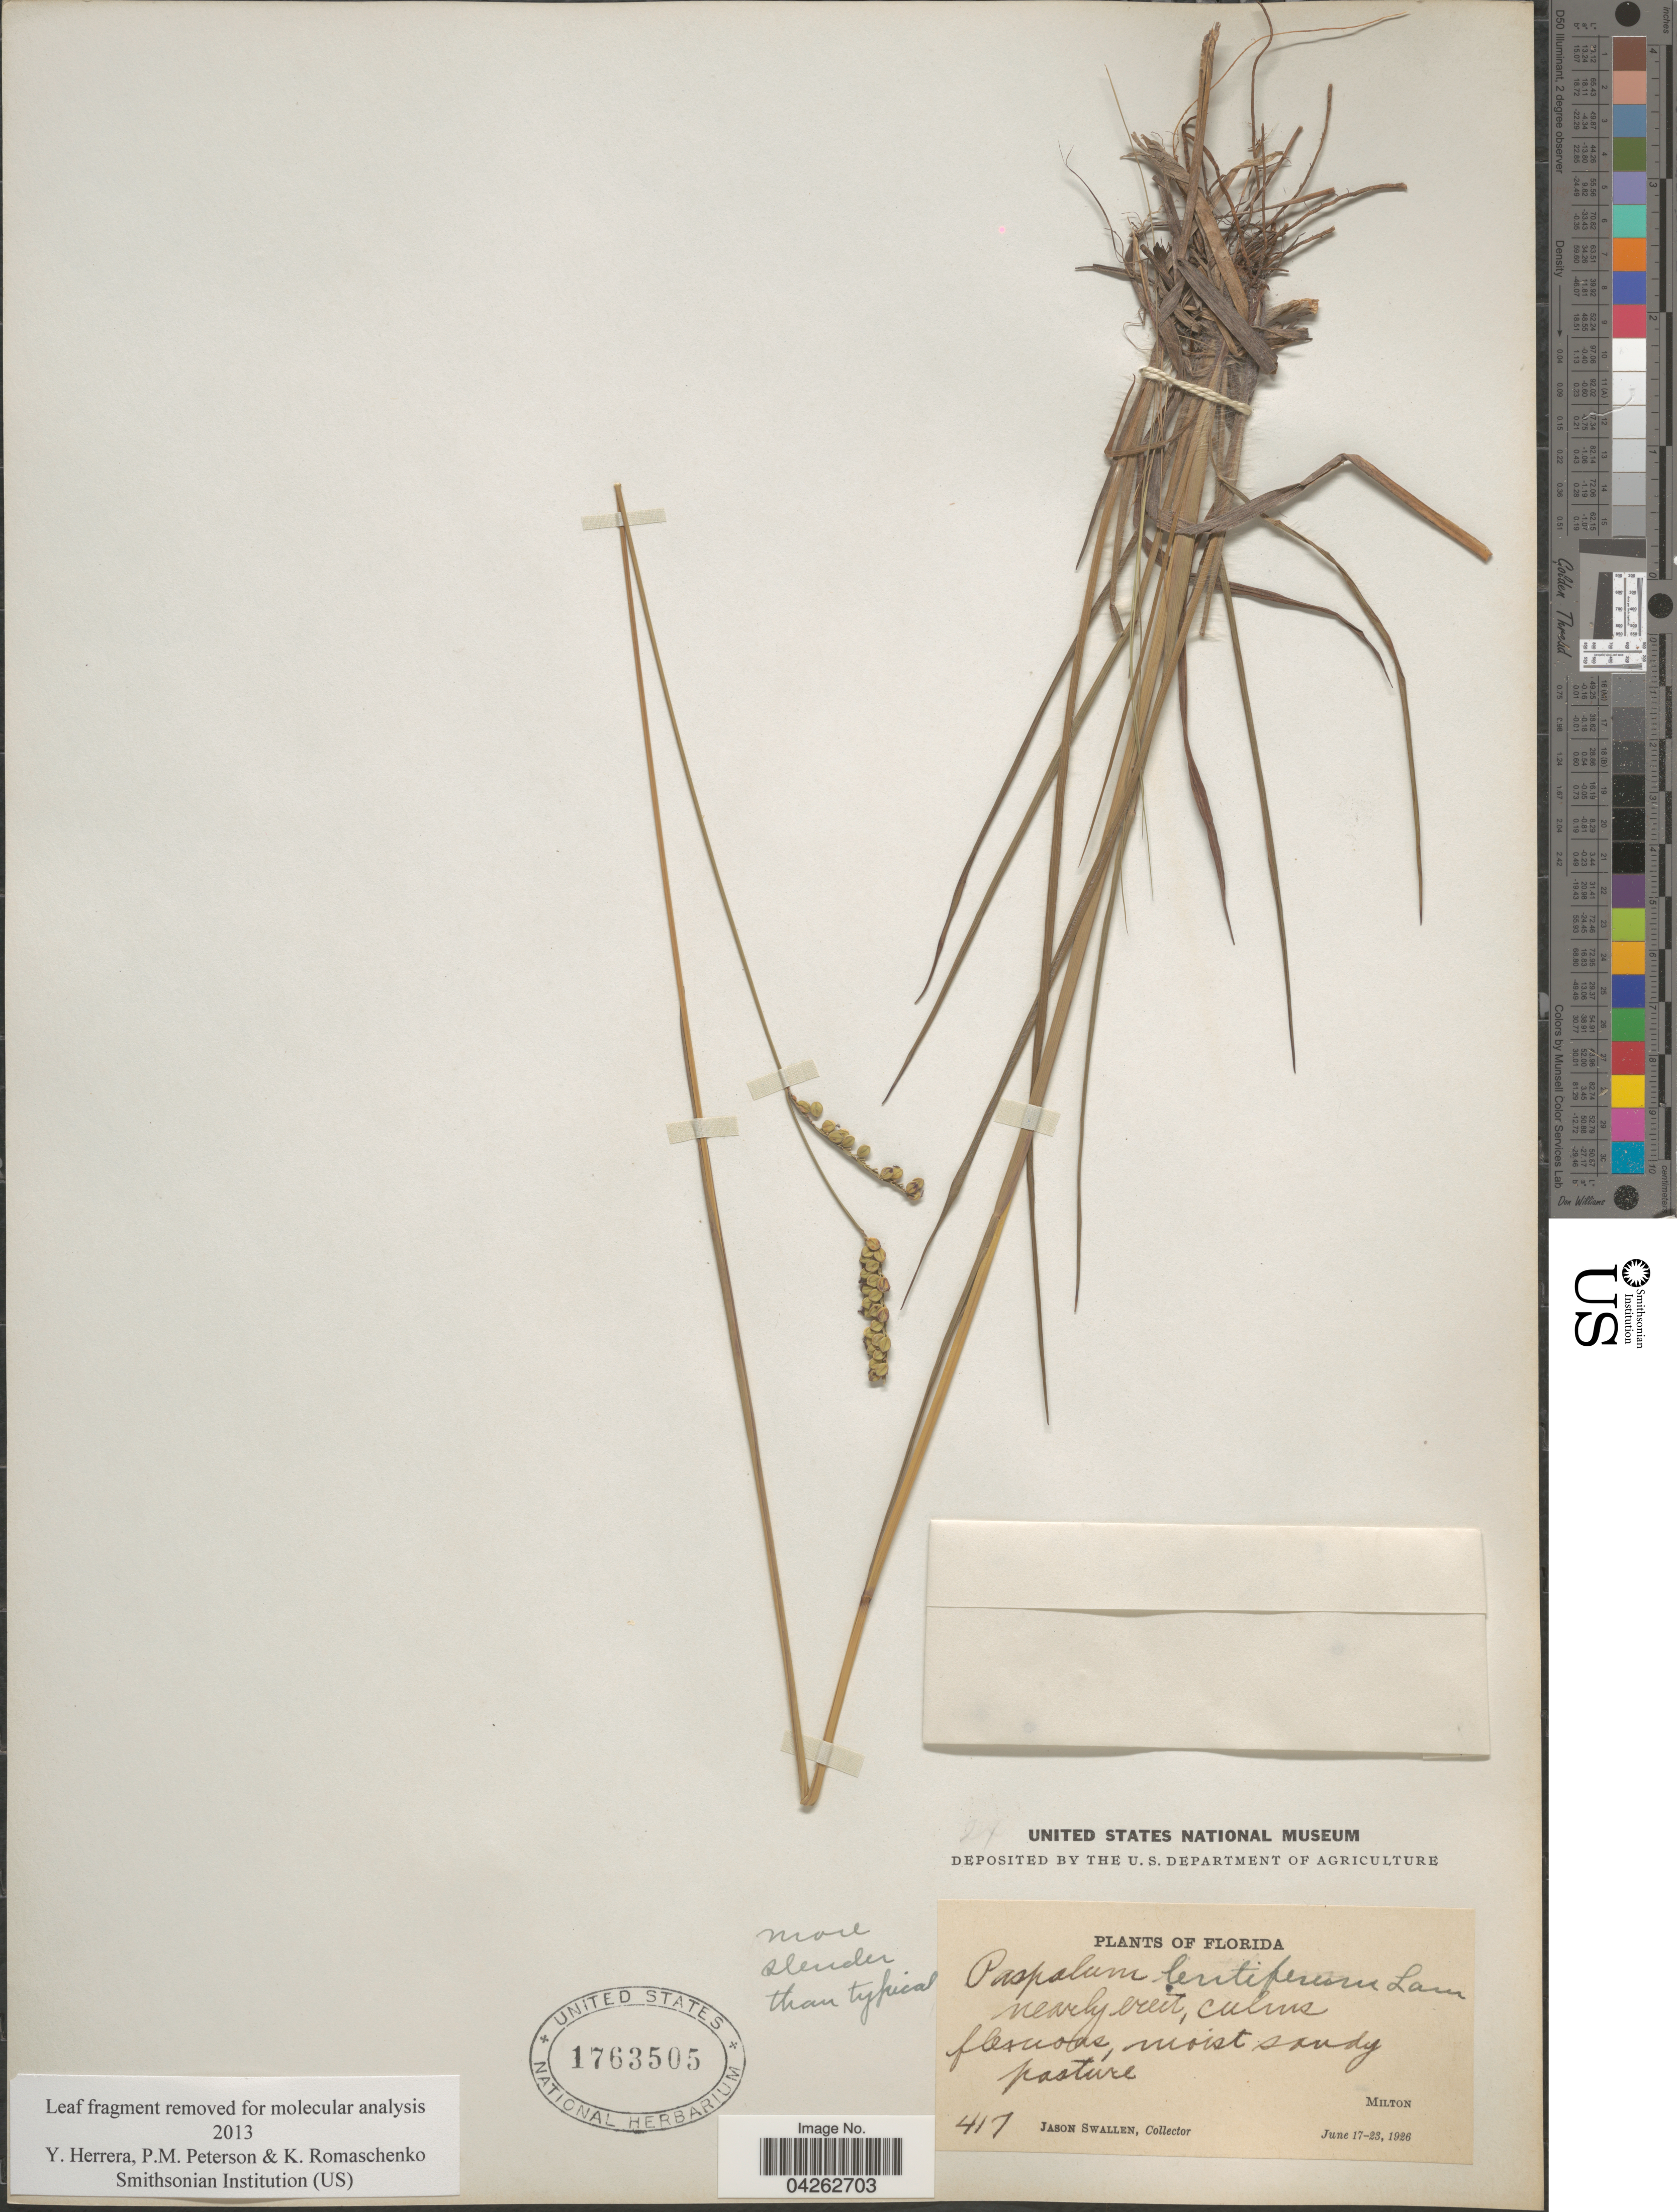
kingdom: Plantae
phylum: Tracheophyta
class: Liliopsida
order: Poales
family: Poaceae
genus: Paspalum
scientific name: Paspalum lentiferum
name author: Lam.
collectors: J. R. Swallen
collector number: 417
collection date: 1926-06-17/1926-06-23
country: United States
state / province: Florida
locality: Moist sandy pasture. Milton.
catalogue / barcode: US 1763505